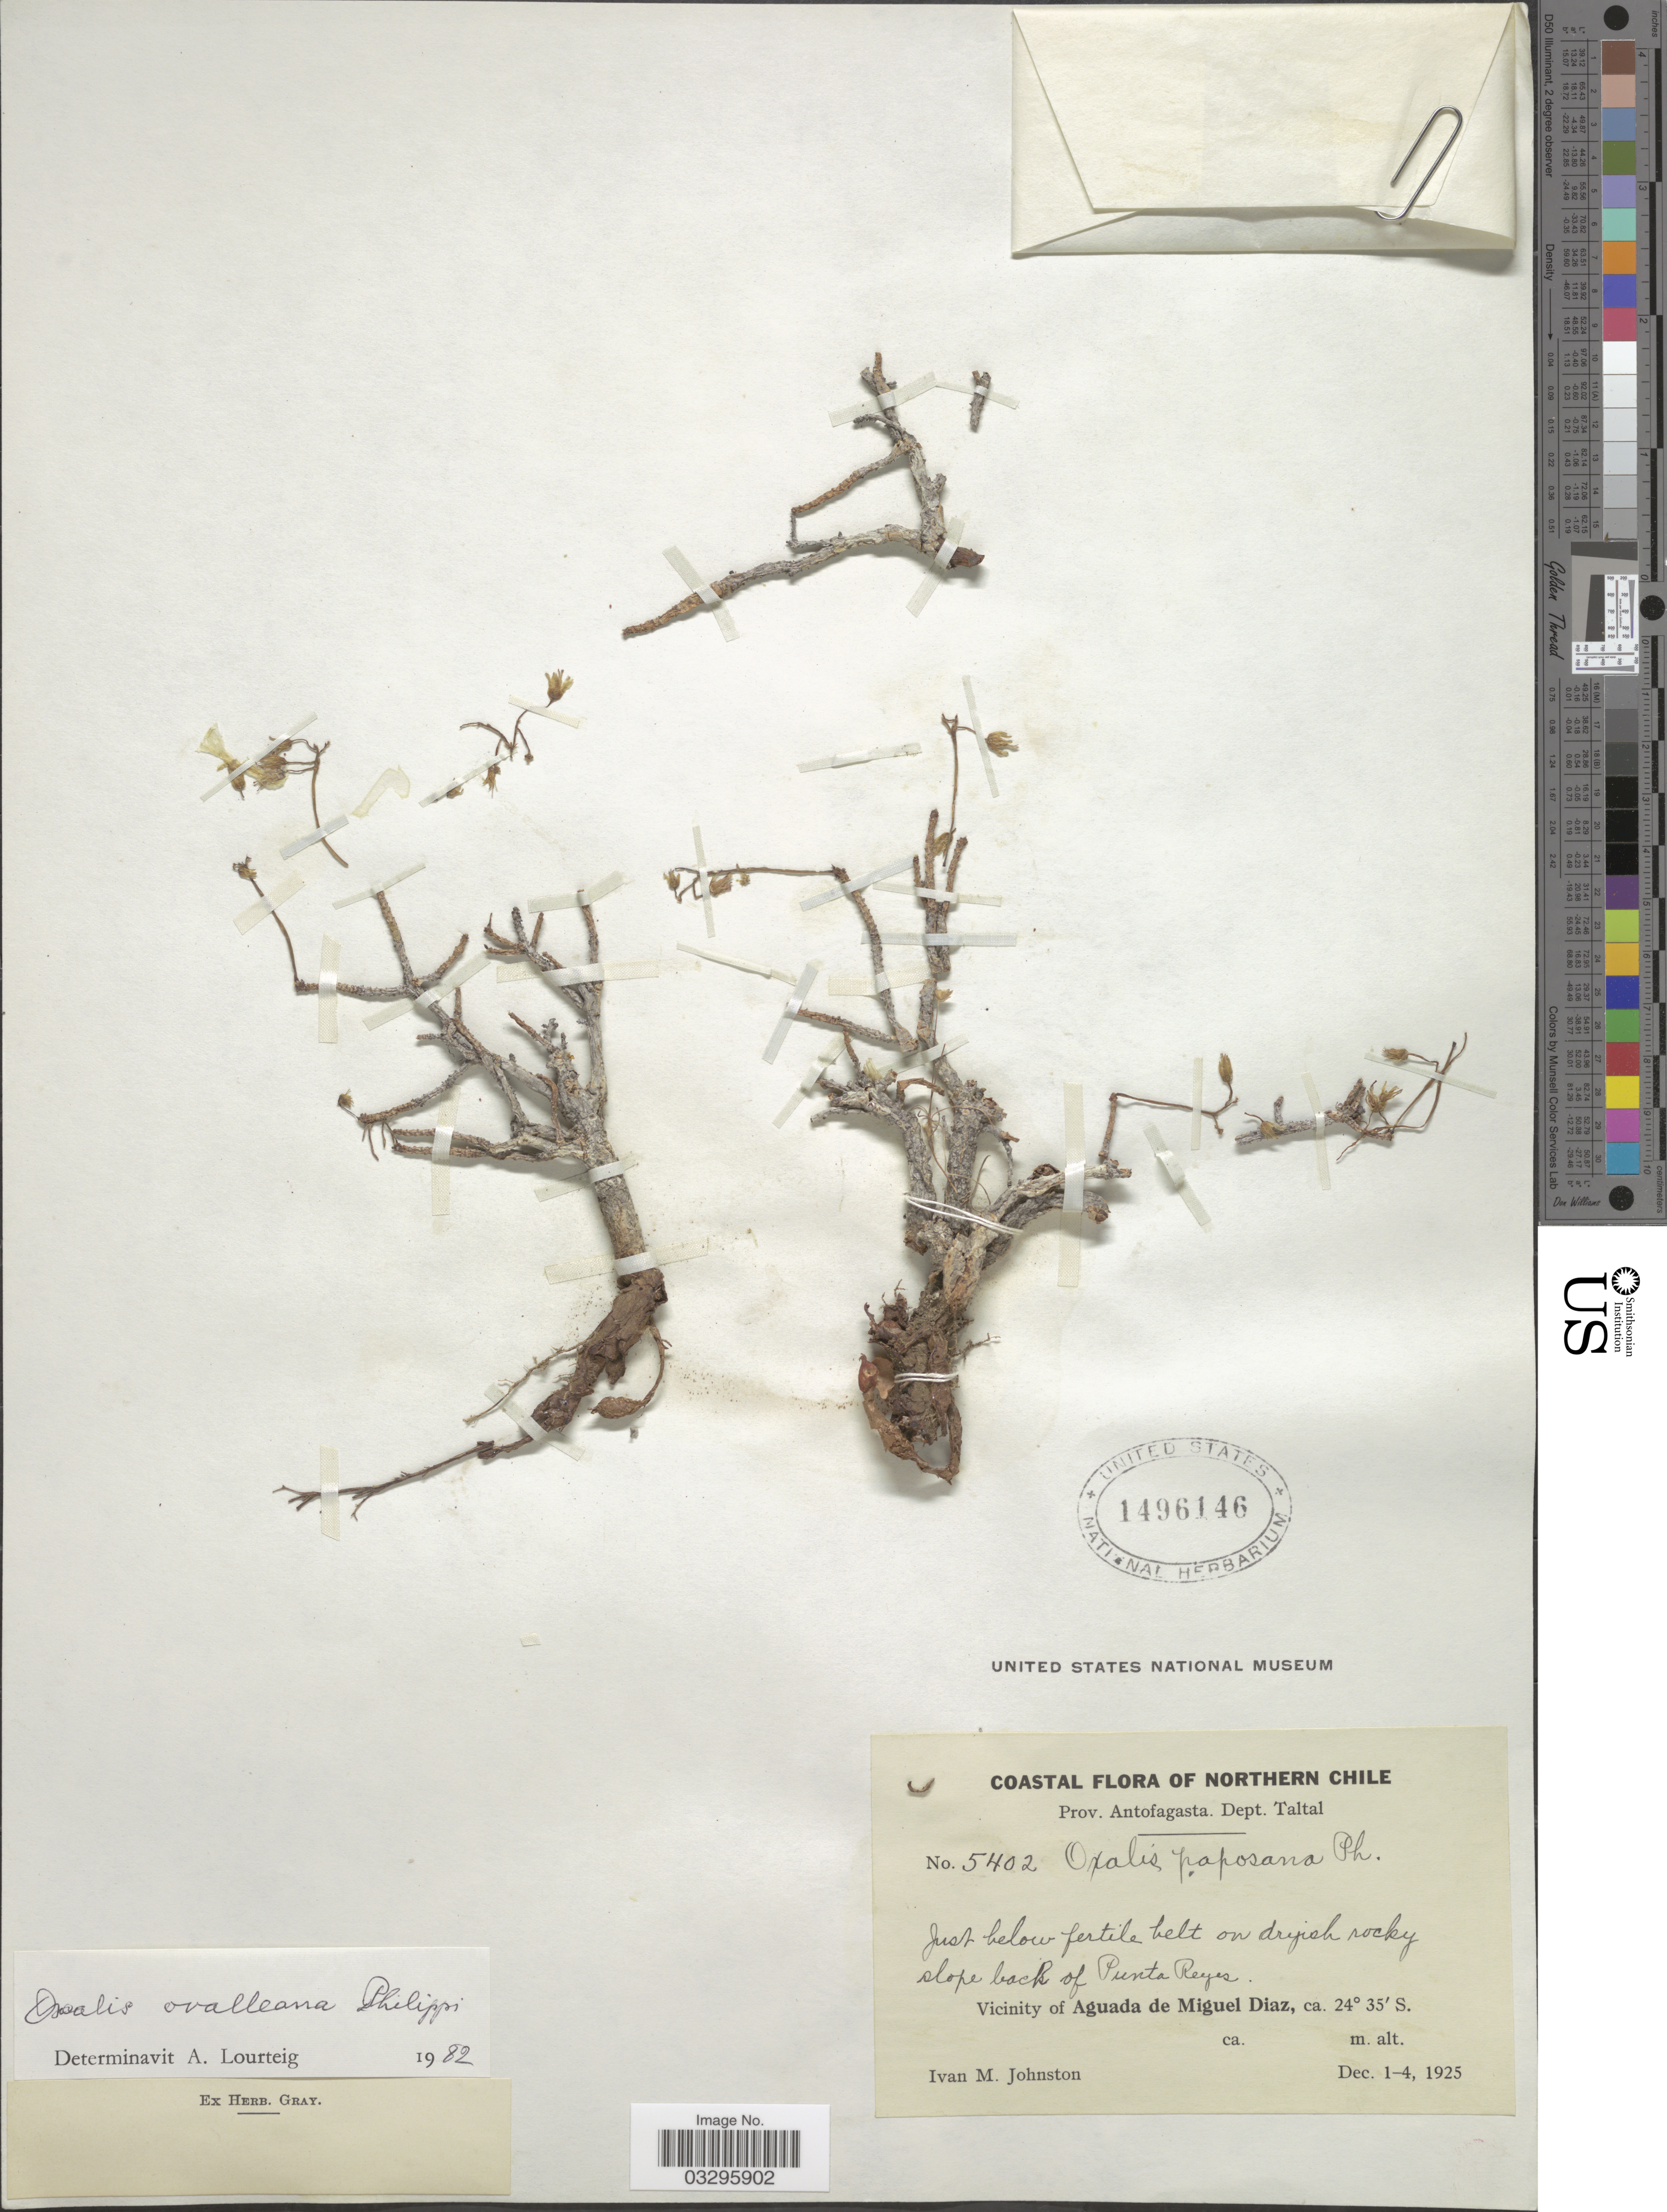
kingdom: Plantae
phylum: Tracheophyta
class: Magnoliopsida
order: Oxalidales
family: Oxalidaceae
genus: Oxalis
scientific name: Oxalis ovalleana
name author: Phil.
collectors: I.M. Johnston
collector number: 5402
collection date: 1925-12-01/1925-12-04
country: Chile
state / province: Antofagasta (II)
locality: Coastal of Northern Chile. Just below fertile belt on dryish rocky slope back of Punta Reyes. Vicinity of Aguada de Miguel Diaz.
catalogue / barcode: US 1496146